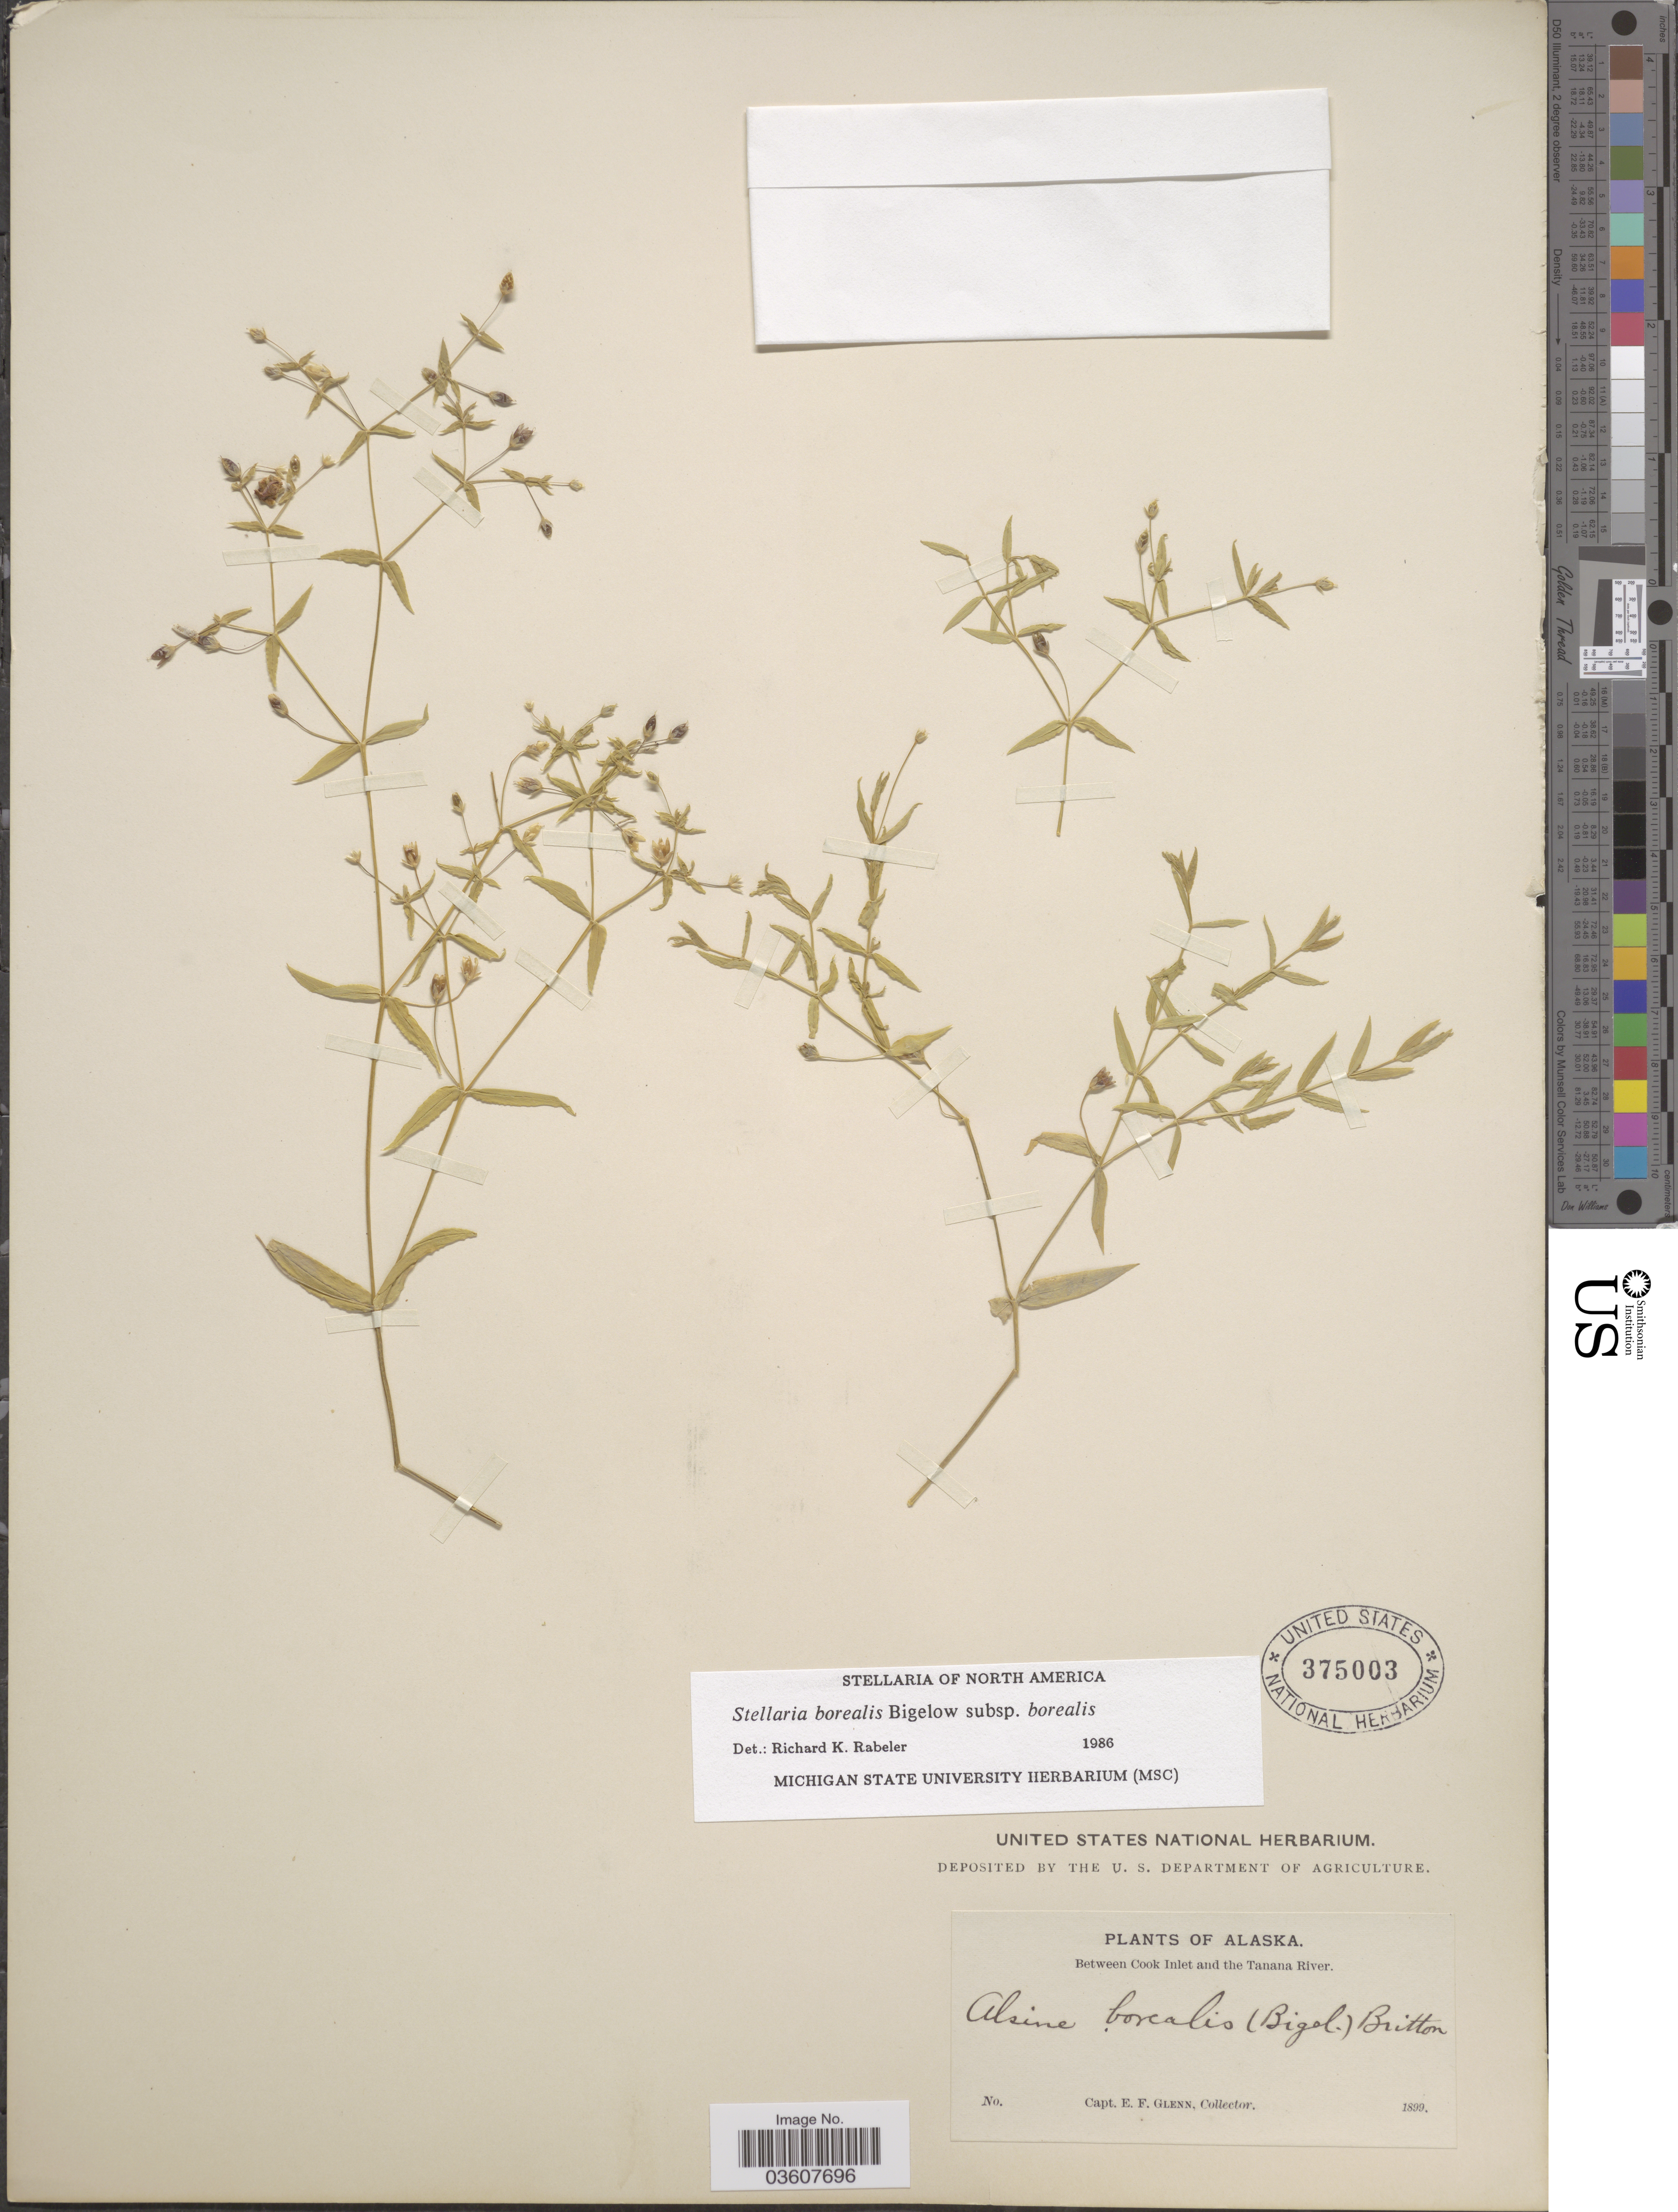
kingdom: Plantae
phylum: Tracheophyta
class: Magnoliopsida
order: Caryophyllales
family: Caryophyllaceae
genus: Stellaria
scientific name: Stellaria borealis subsp. borealis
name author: Bigelow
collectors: E. Glenn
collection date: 1899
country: United States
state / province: Alaska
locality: Between Cook Inlet and the Tanana River.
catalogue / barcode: US 375003